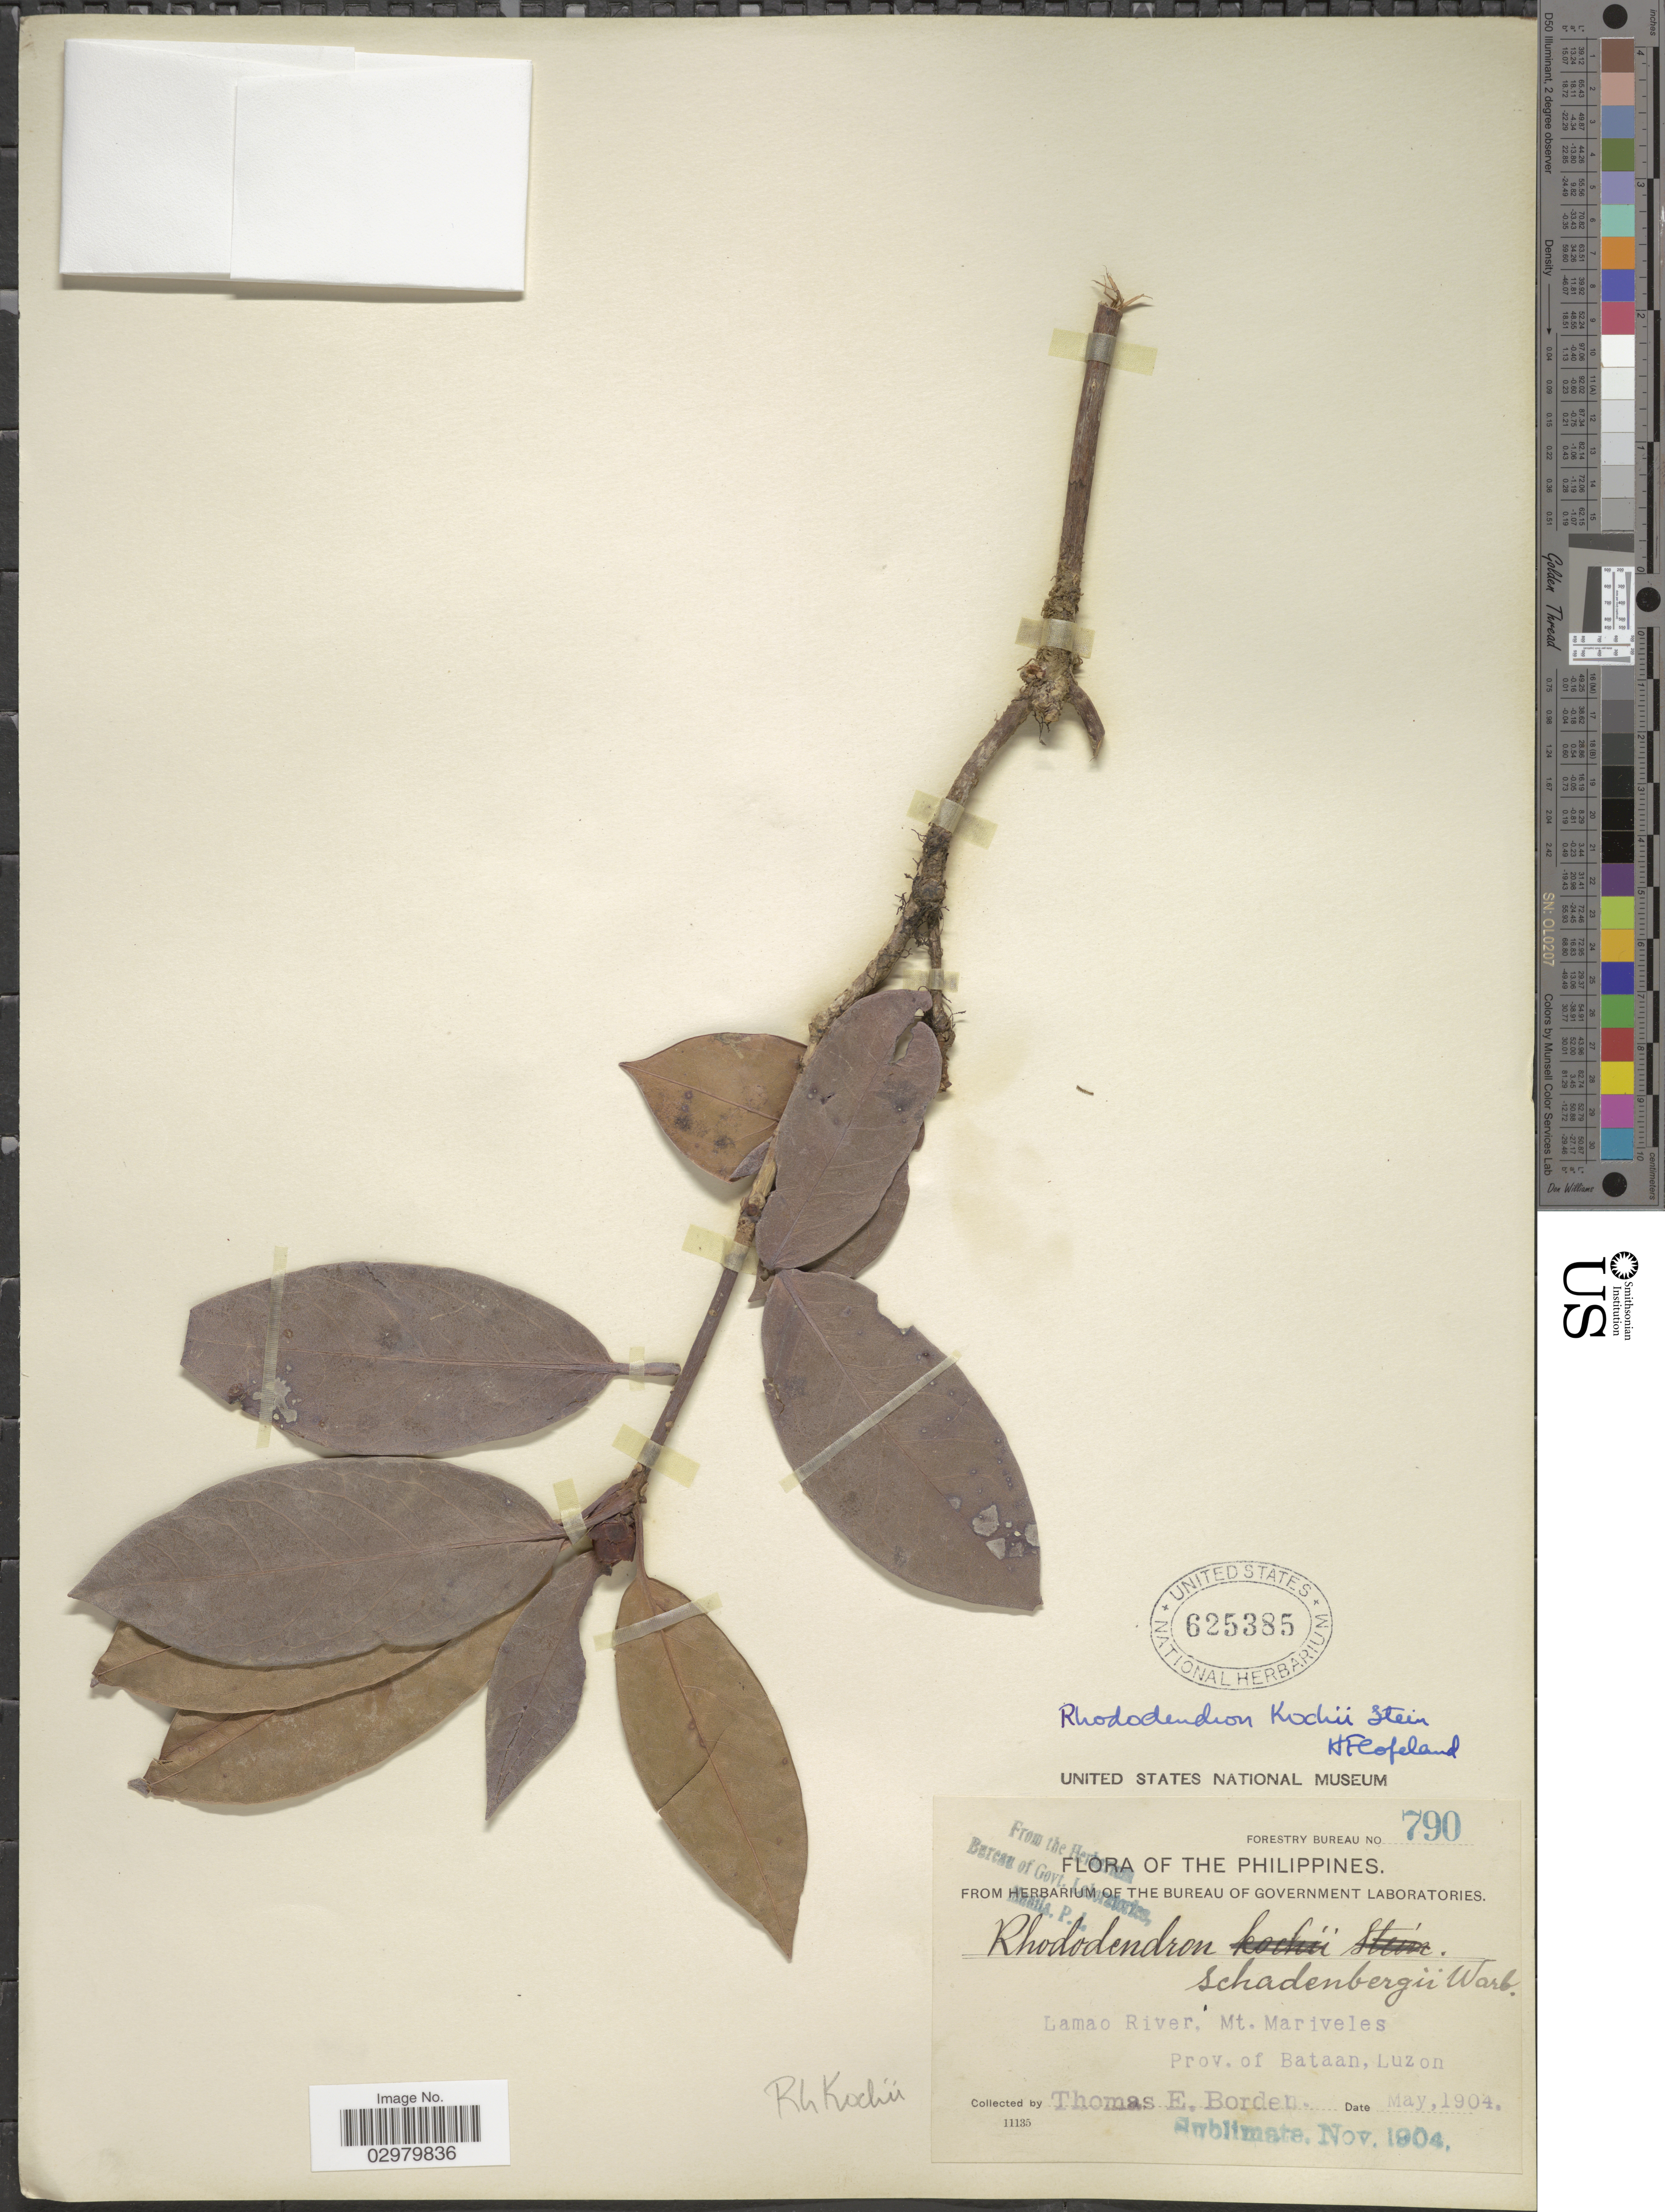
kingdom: Plantae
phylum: Tracheophyta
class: Magnoliopsida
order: Ericales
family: Ericaceae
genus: Rhododendron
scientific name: Rhododendron kochii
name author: Stein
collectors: T. E. Borden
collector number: Forestry Bureau 790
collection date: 1904-05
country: Philippines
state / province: Central Luzon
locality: Lamao River, Mt. Mariveles, Prov. of Bataan, Luzon.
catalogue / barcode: US 625385